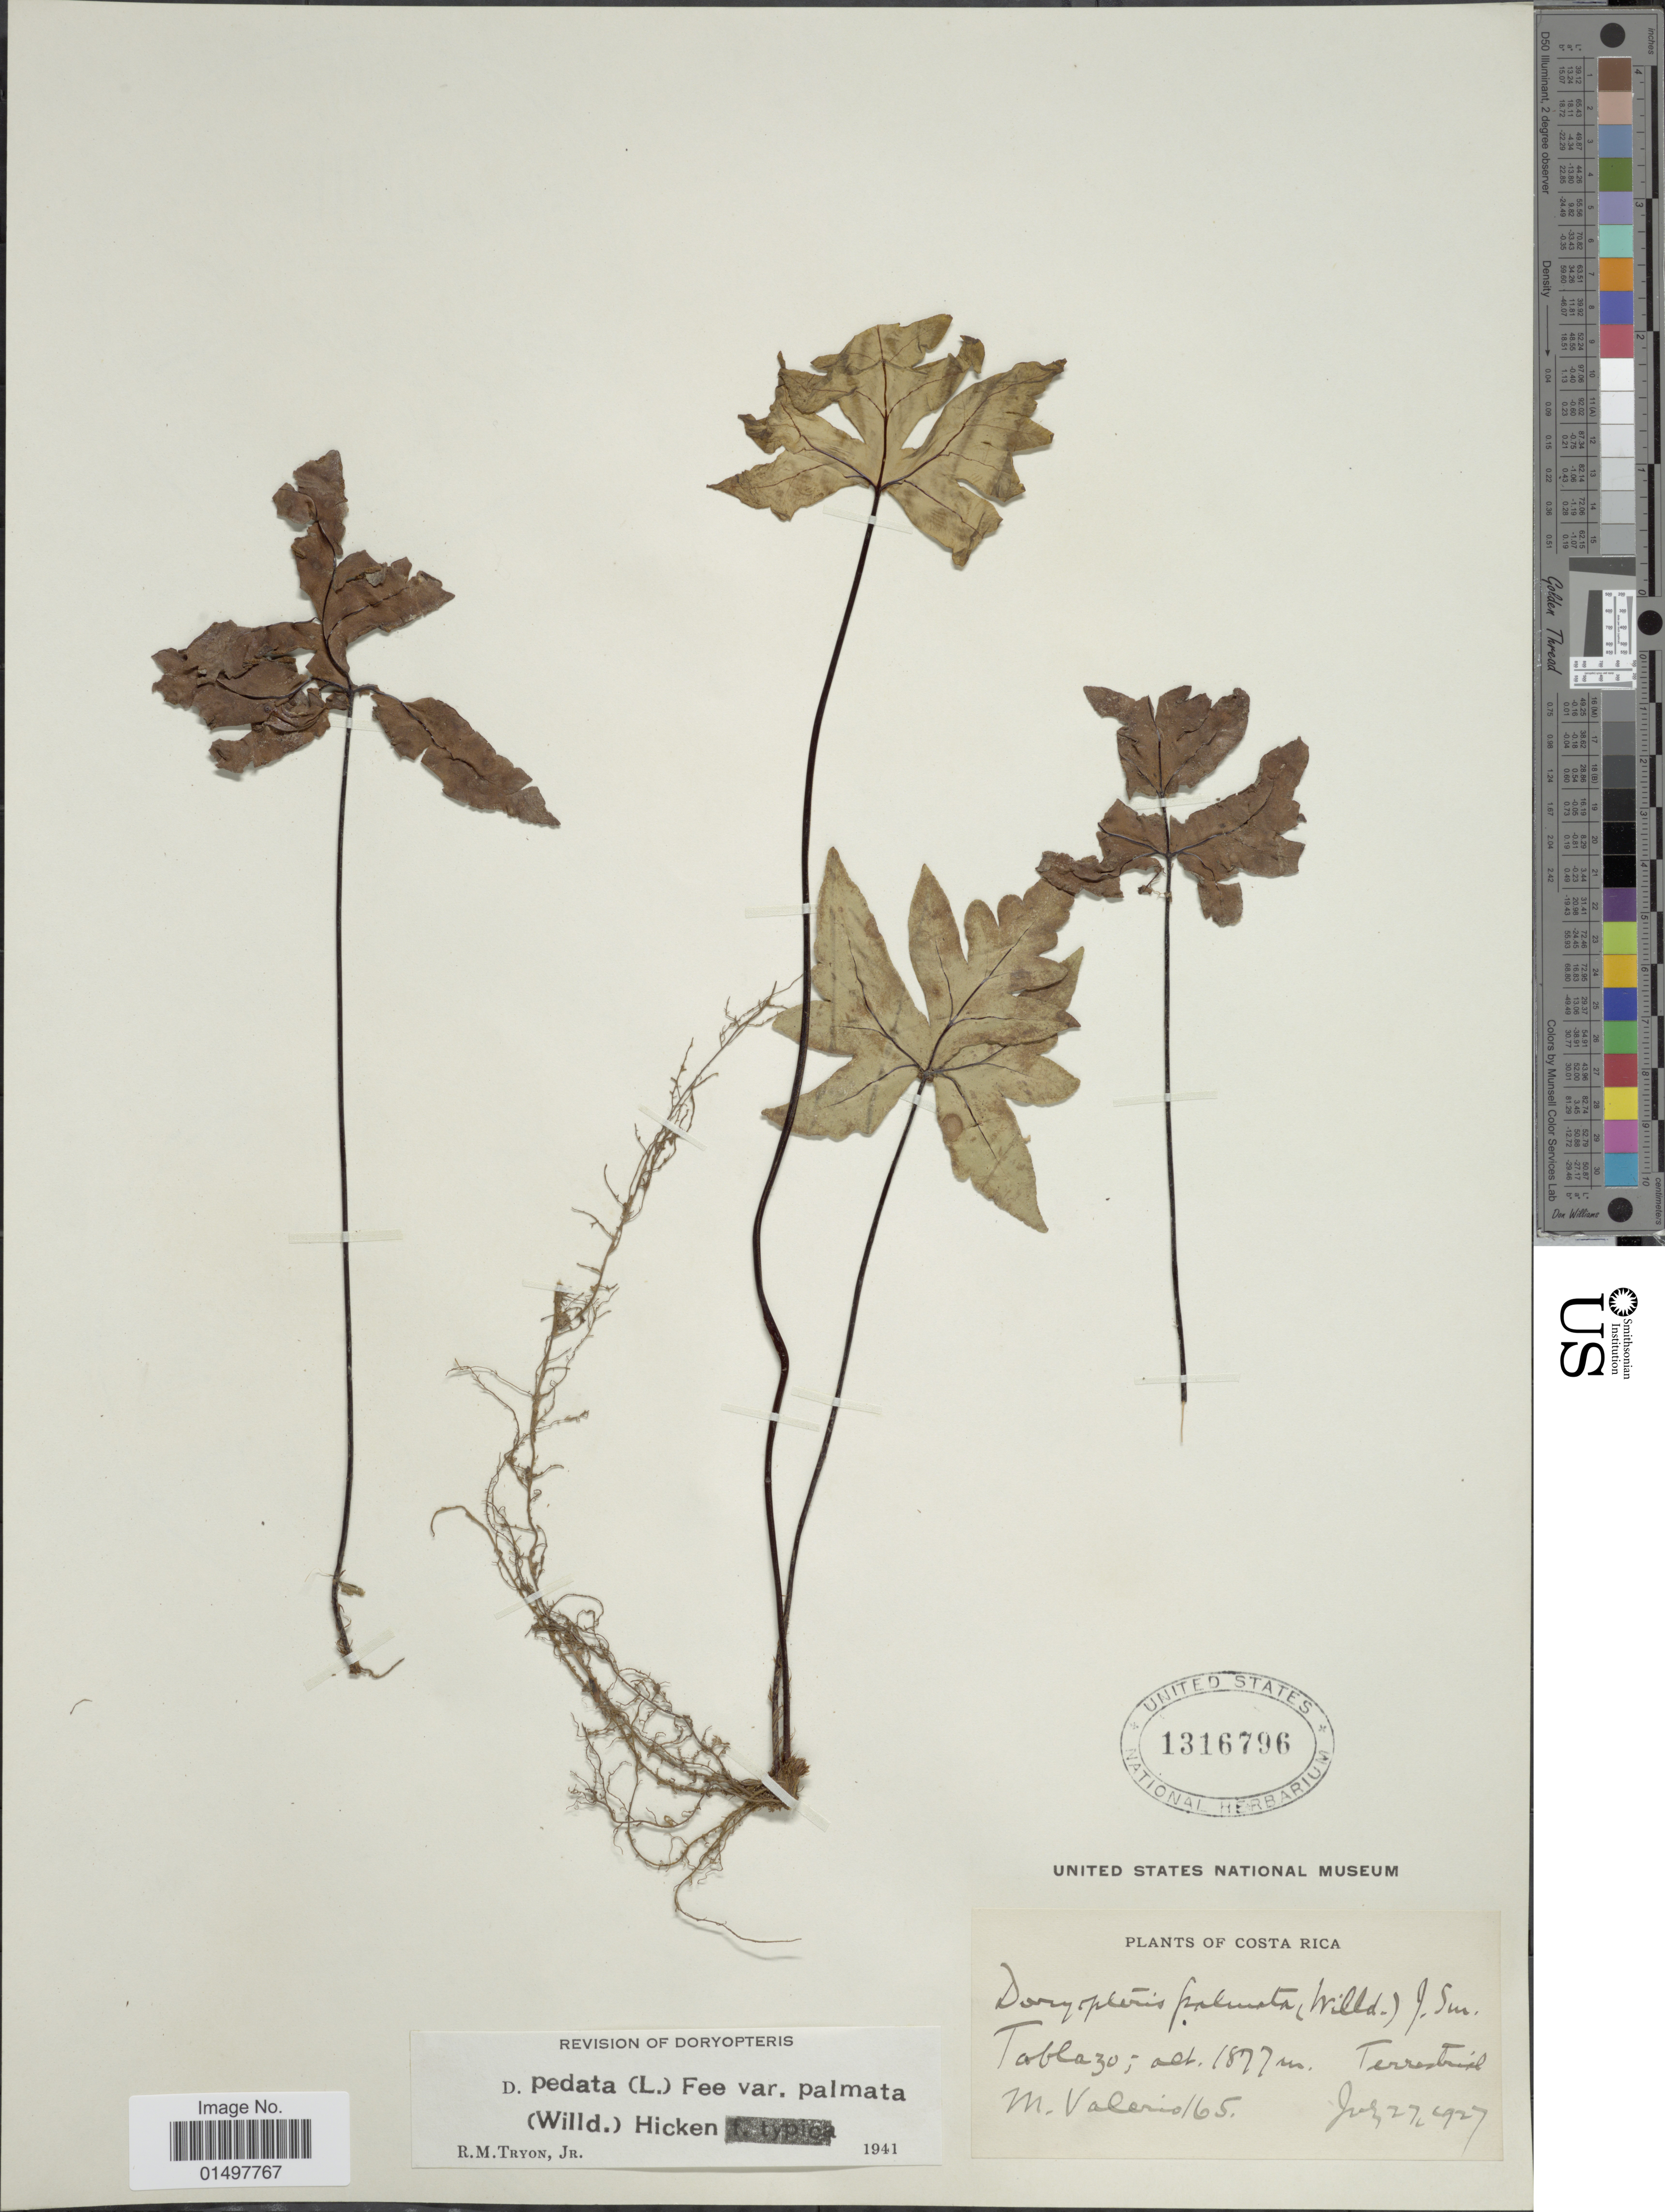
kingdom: Plantae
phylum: Tracheophyta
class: Polypodiopsida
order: Polypodiales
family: Pteridaceae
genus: Doryopteris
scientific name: Doryopteris pedata var. palmata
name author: (Willd.) Hicken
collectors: M. Valerio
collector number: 165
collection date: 1927-07-27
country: Costa Rica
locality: Tablazo.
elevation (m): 1877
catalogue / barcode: US 1316796